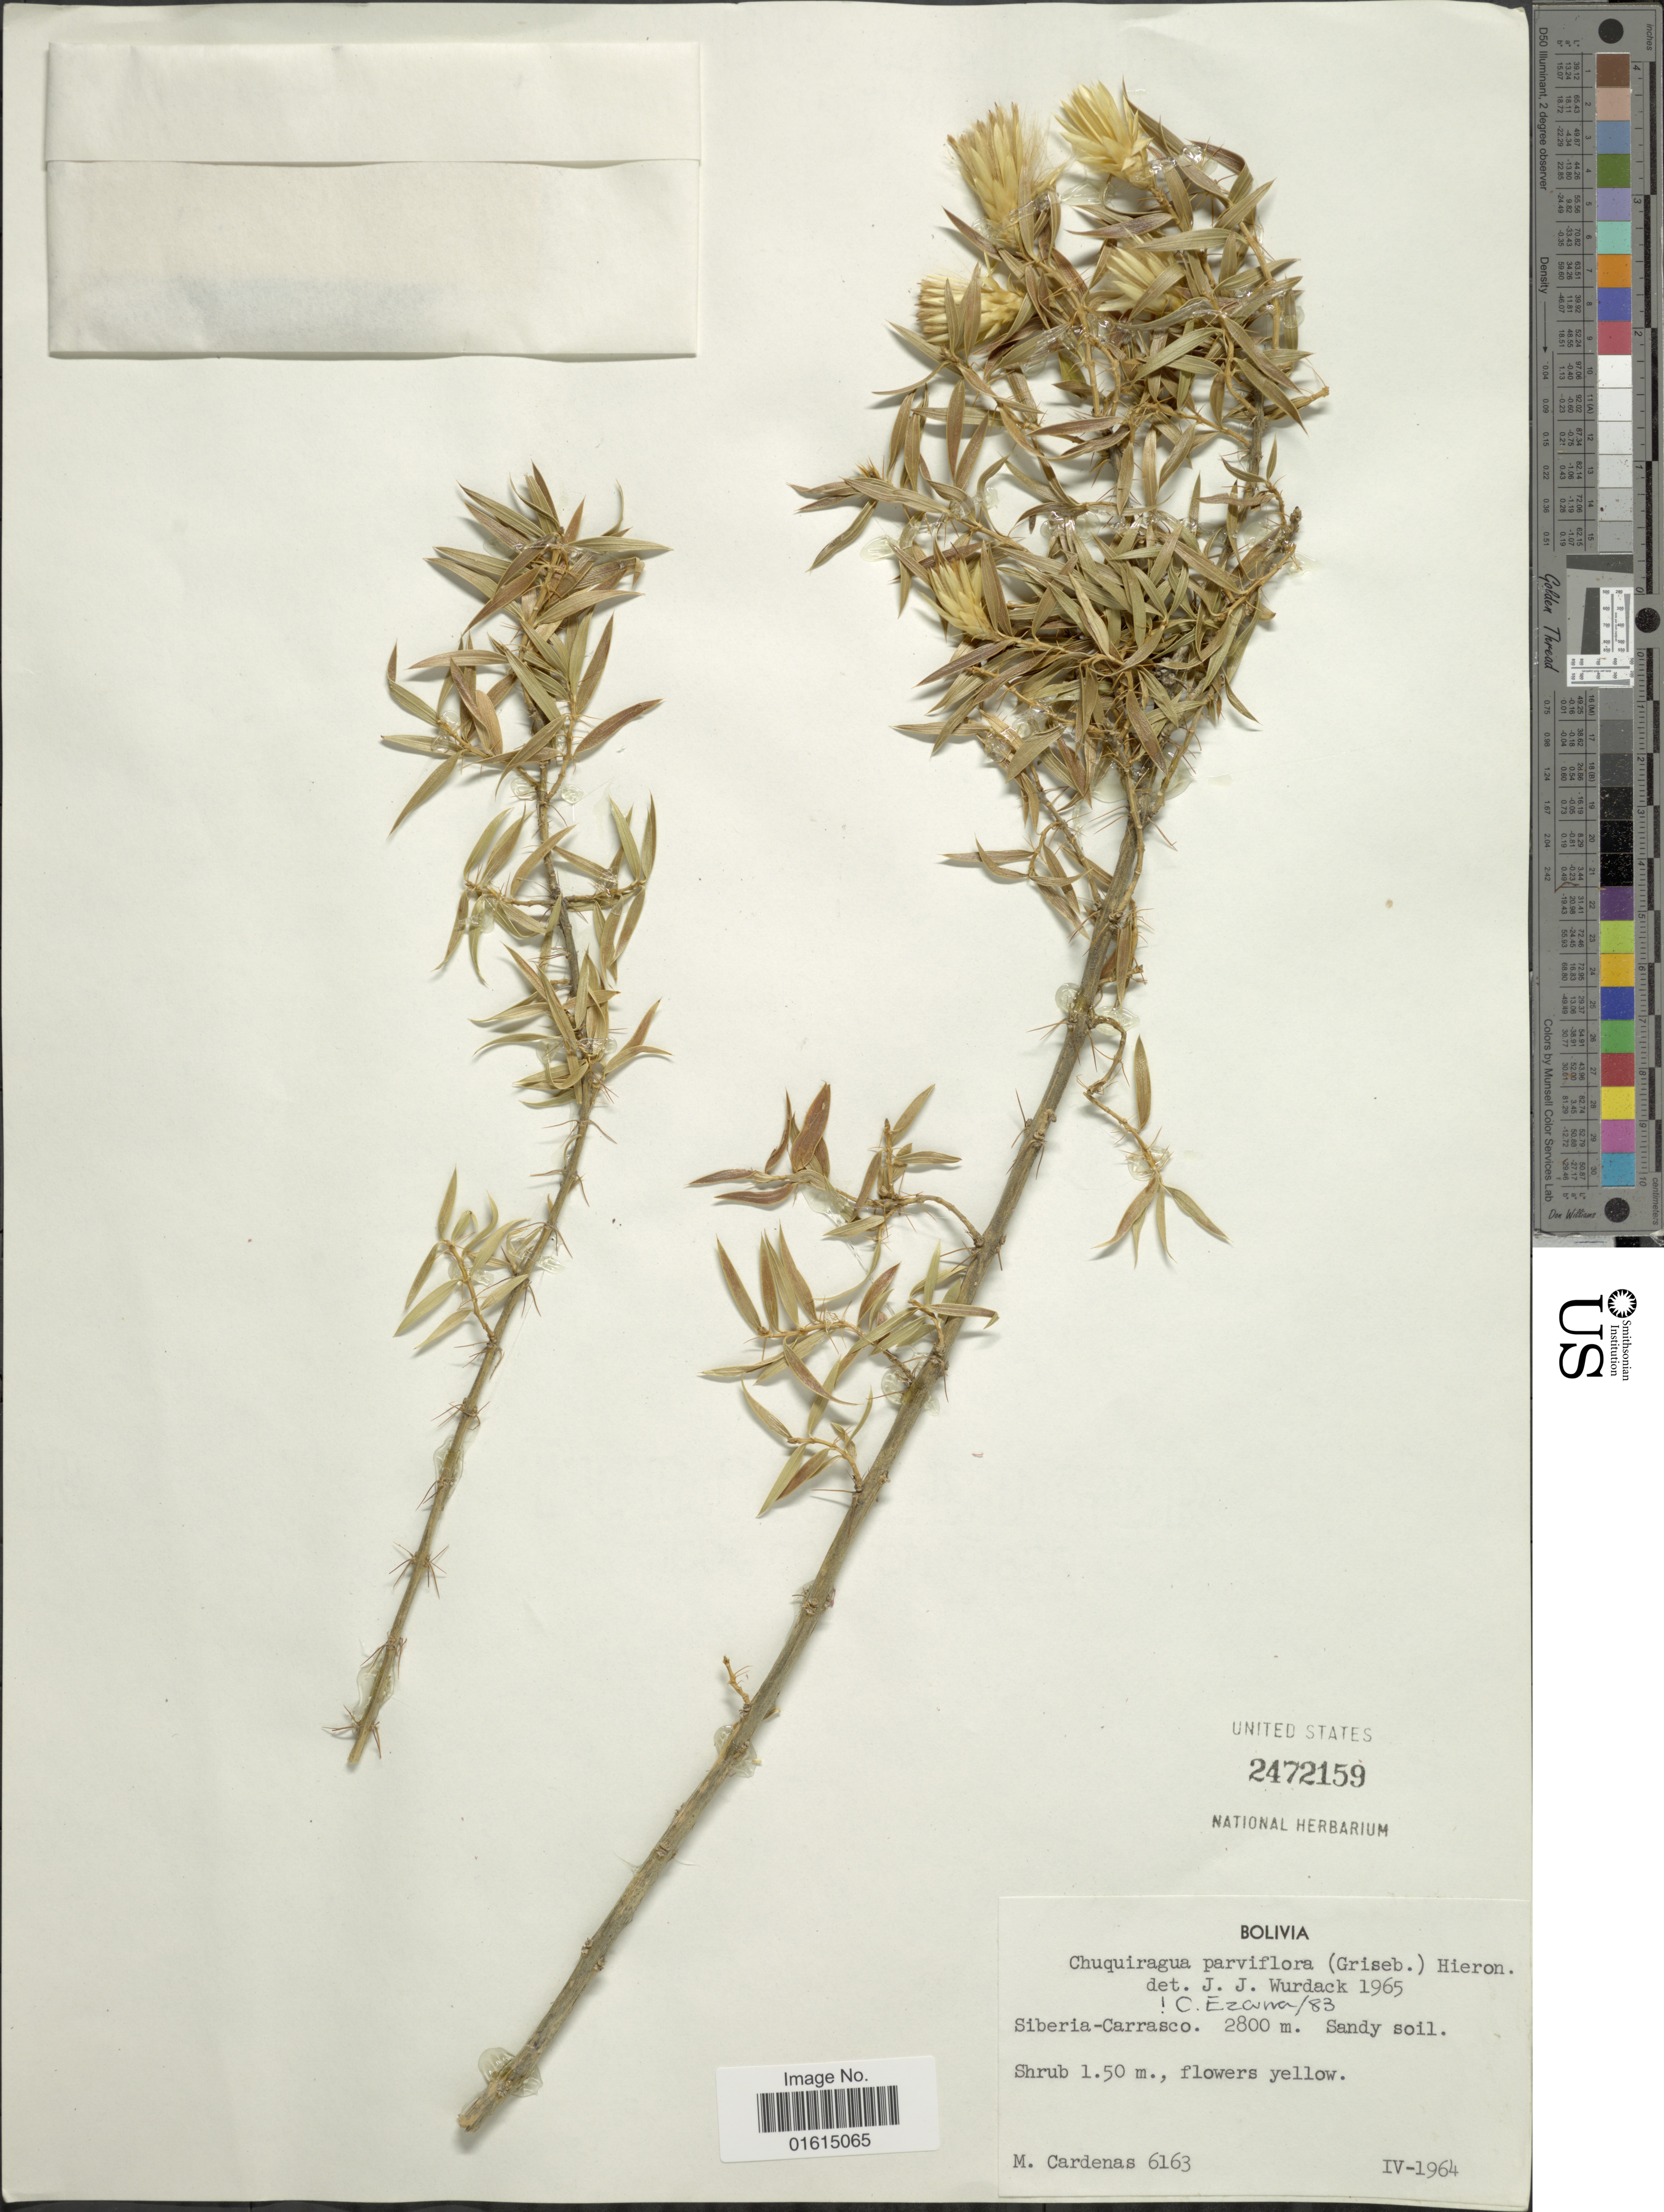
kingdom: Plantae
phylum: Tracheophyta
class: Magnoliopsida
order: Asterales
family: Asteraceae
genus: Chuquiraga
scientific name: Chuquiraga parviflora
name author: (Griseb.) Hieron.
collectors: M. Cárdenas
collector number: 6163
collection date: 1964-04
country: Bolivia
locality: Siberia-Carrasco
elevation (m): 2800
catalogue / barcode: US 2472159